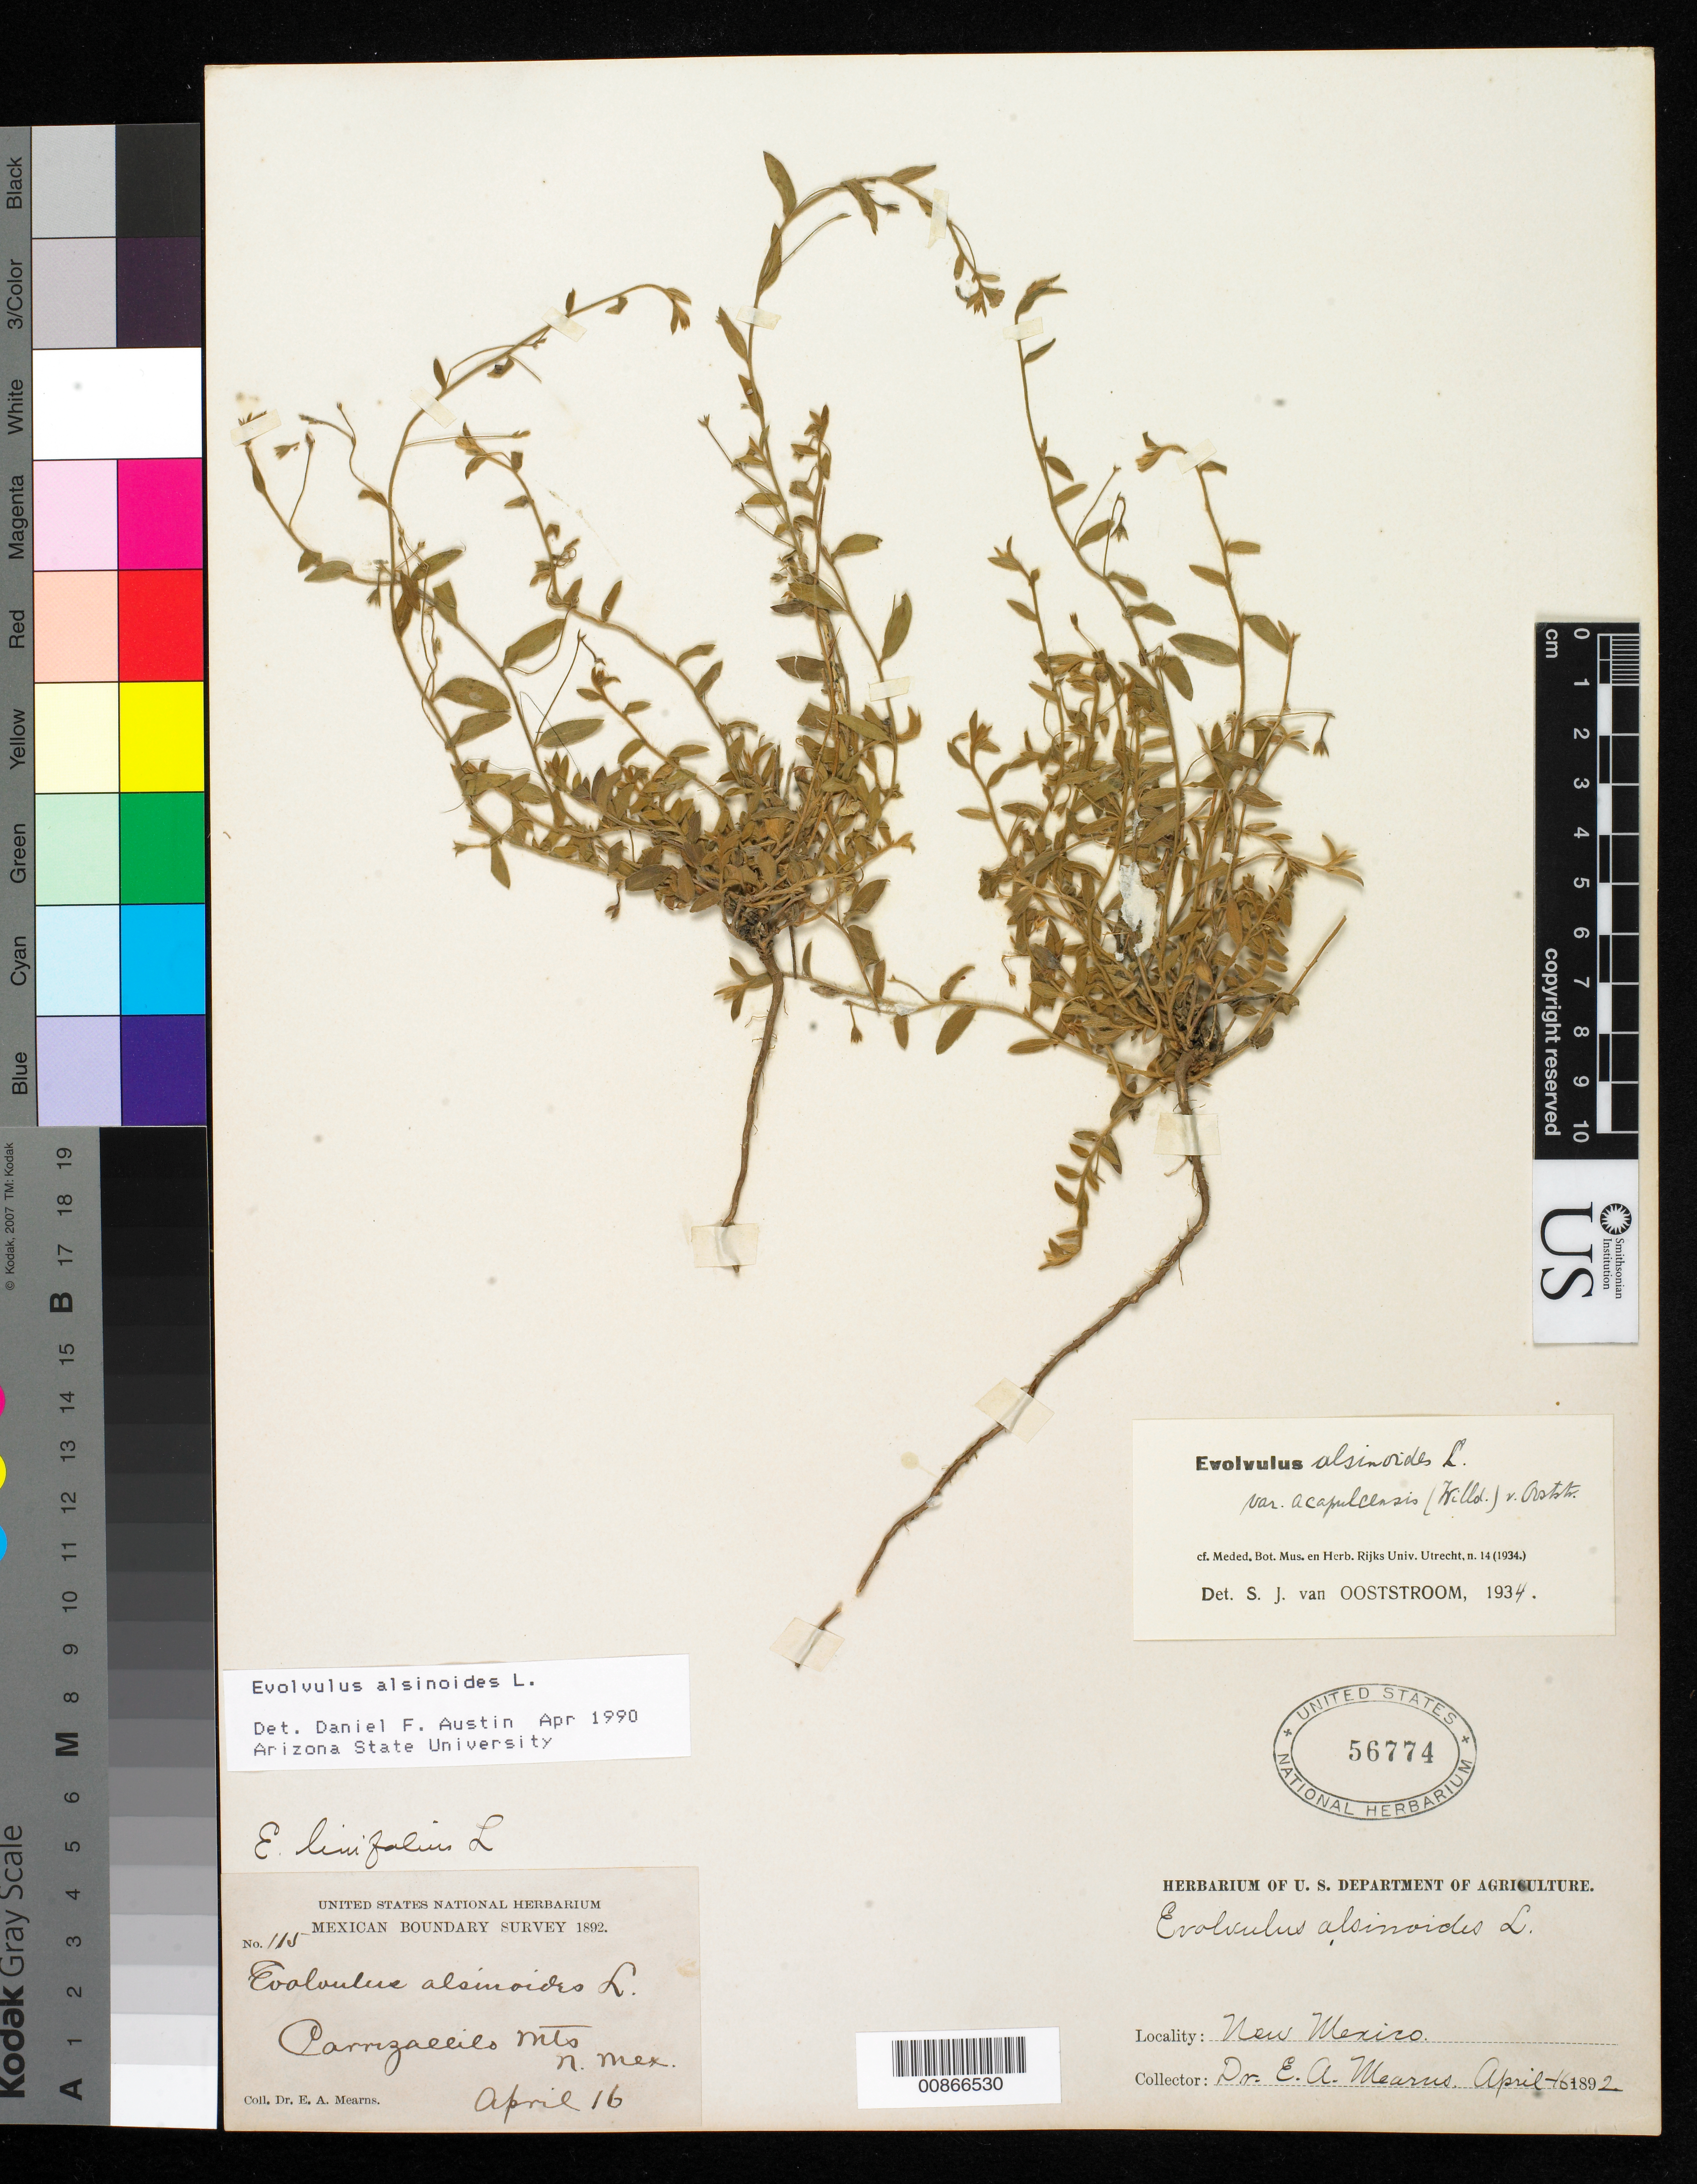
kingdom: Plantae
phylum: Tracheophyta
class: Magnoliopsida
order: Solanales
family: Convolvulaceae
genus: Evolvulus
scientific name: Evolvulus alsinoides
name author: (L.) L.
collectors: E. A. Mearns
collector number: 115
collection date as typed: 16 Apr 1892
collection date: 1892-04-16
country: United States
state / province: New Mexico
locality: Carrizalillo Mts., New Mexico.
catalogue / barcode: US 56774